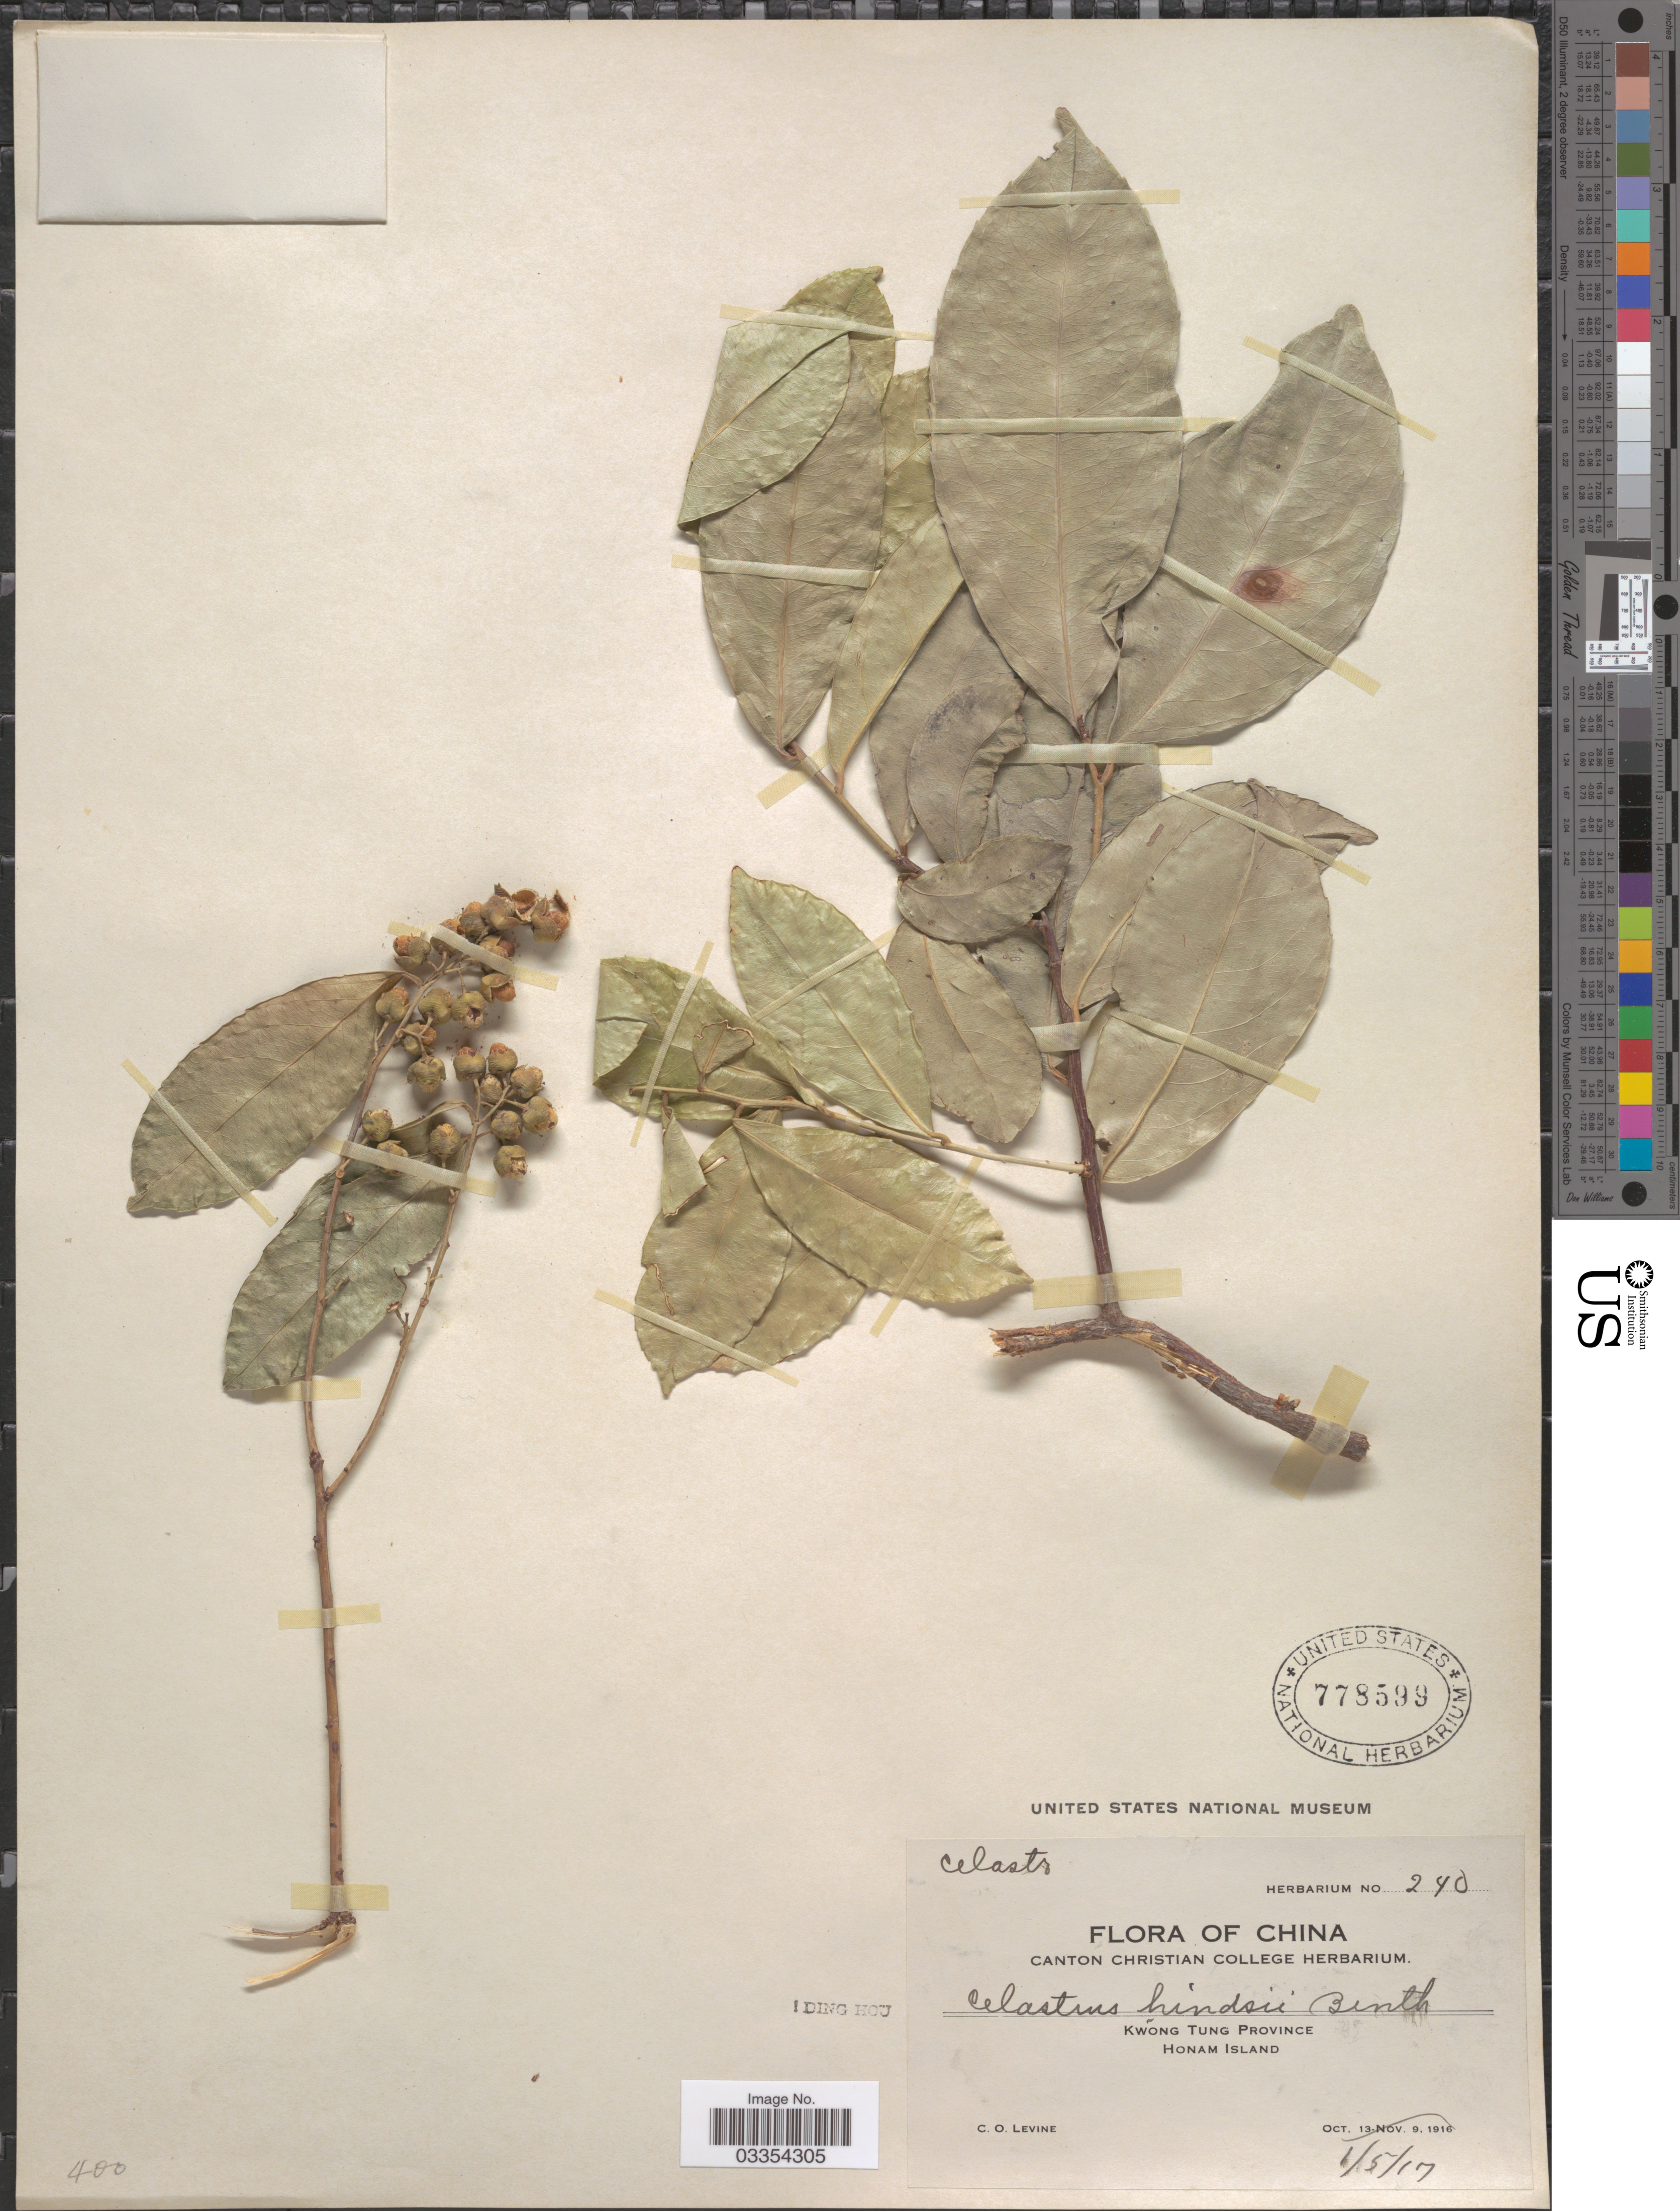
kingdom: Plantae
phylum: Tracheophyta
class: Magnoliopsida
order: Celastrales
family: Celastraceae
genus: Celastrus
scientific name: Celastrus hindsii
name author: Benth.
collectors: C. O. Levine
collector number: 240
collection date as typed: Transcribed d/m/y: 1/5/17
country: China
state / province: Guangdong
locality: Kwong Tung Province. Honam Island.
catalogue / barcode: US 778599